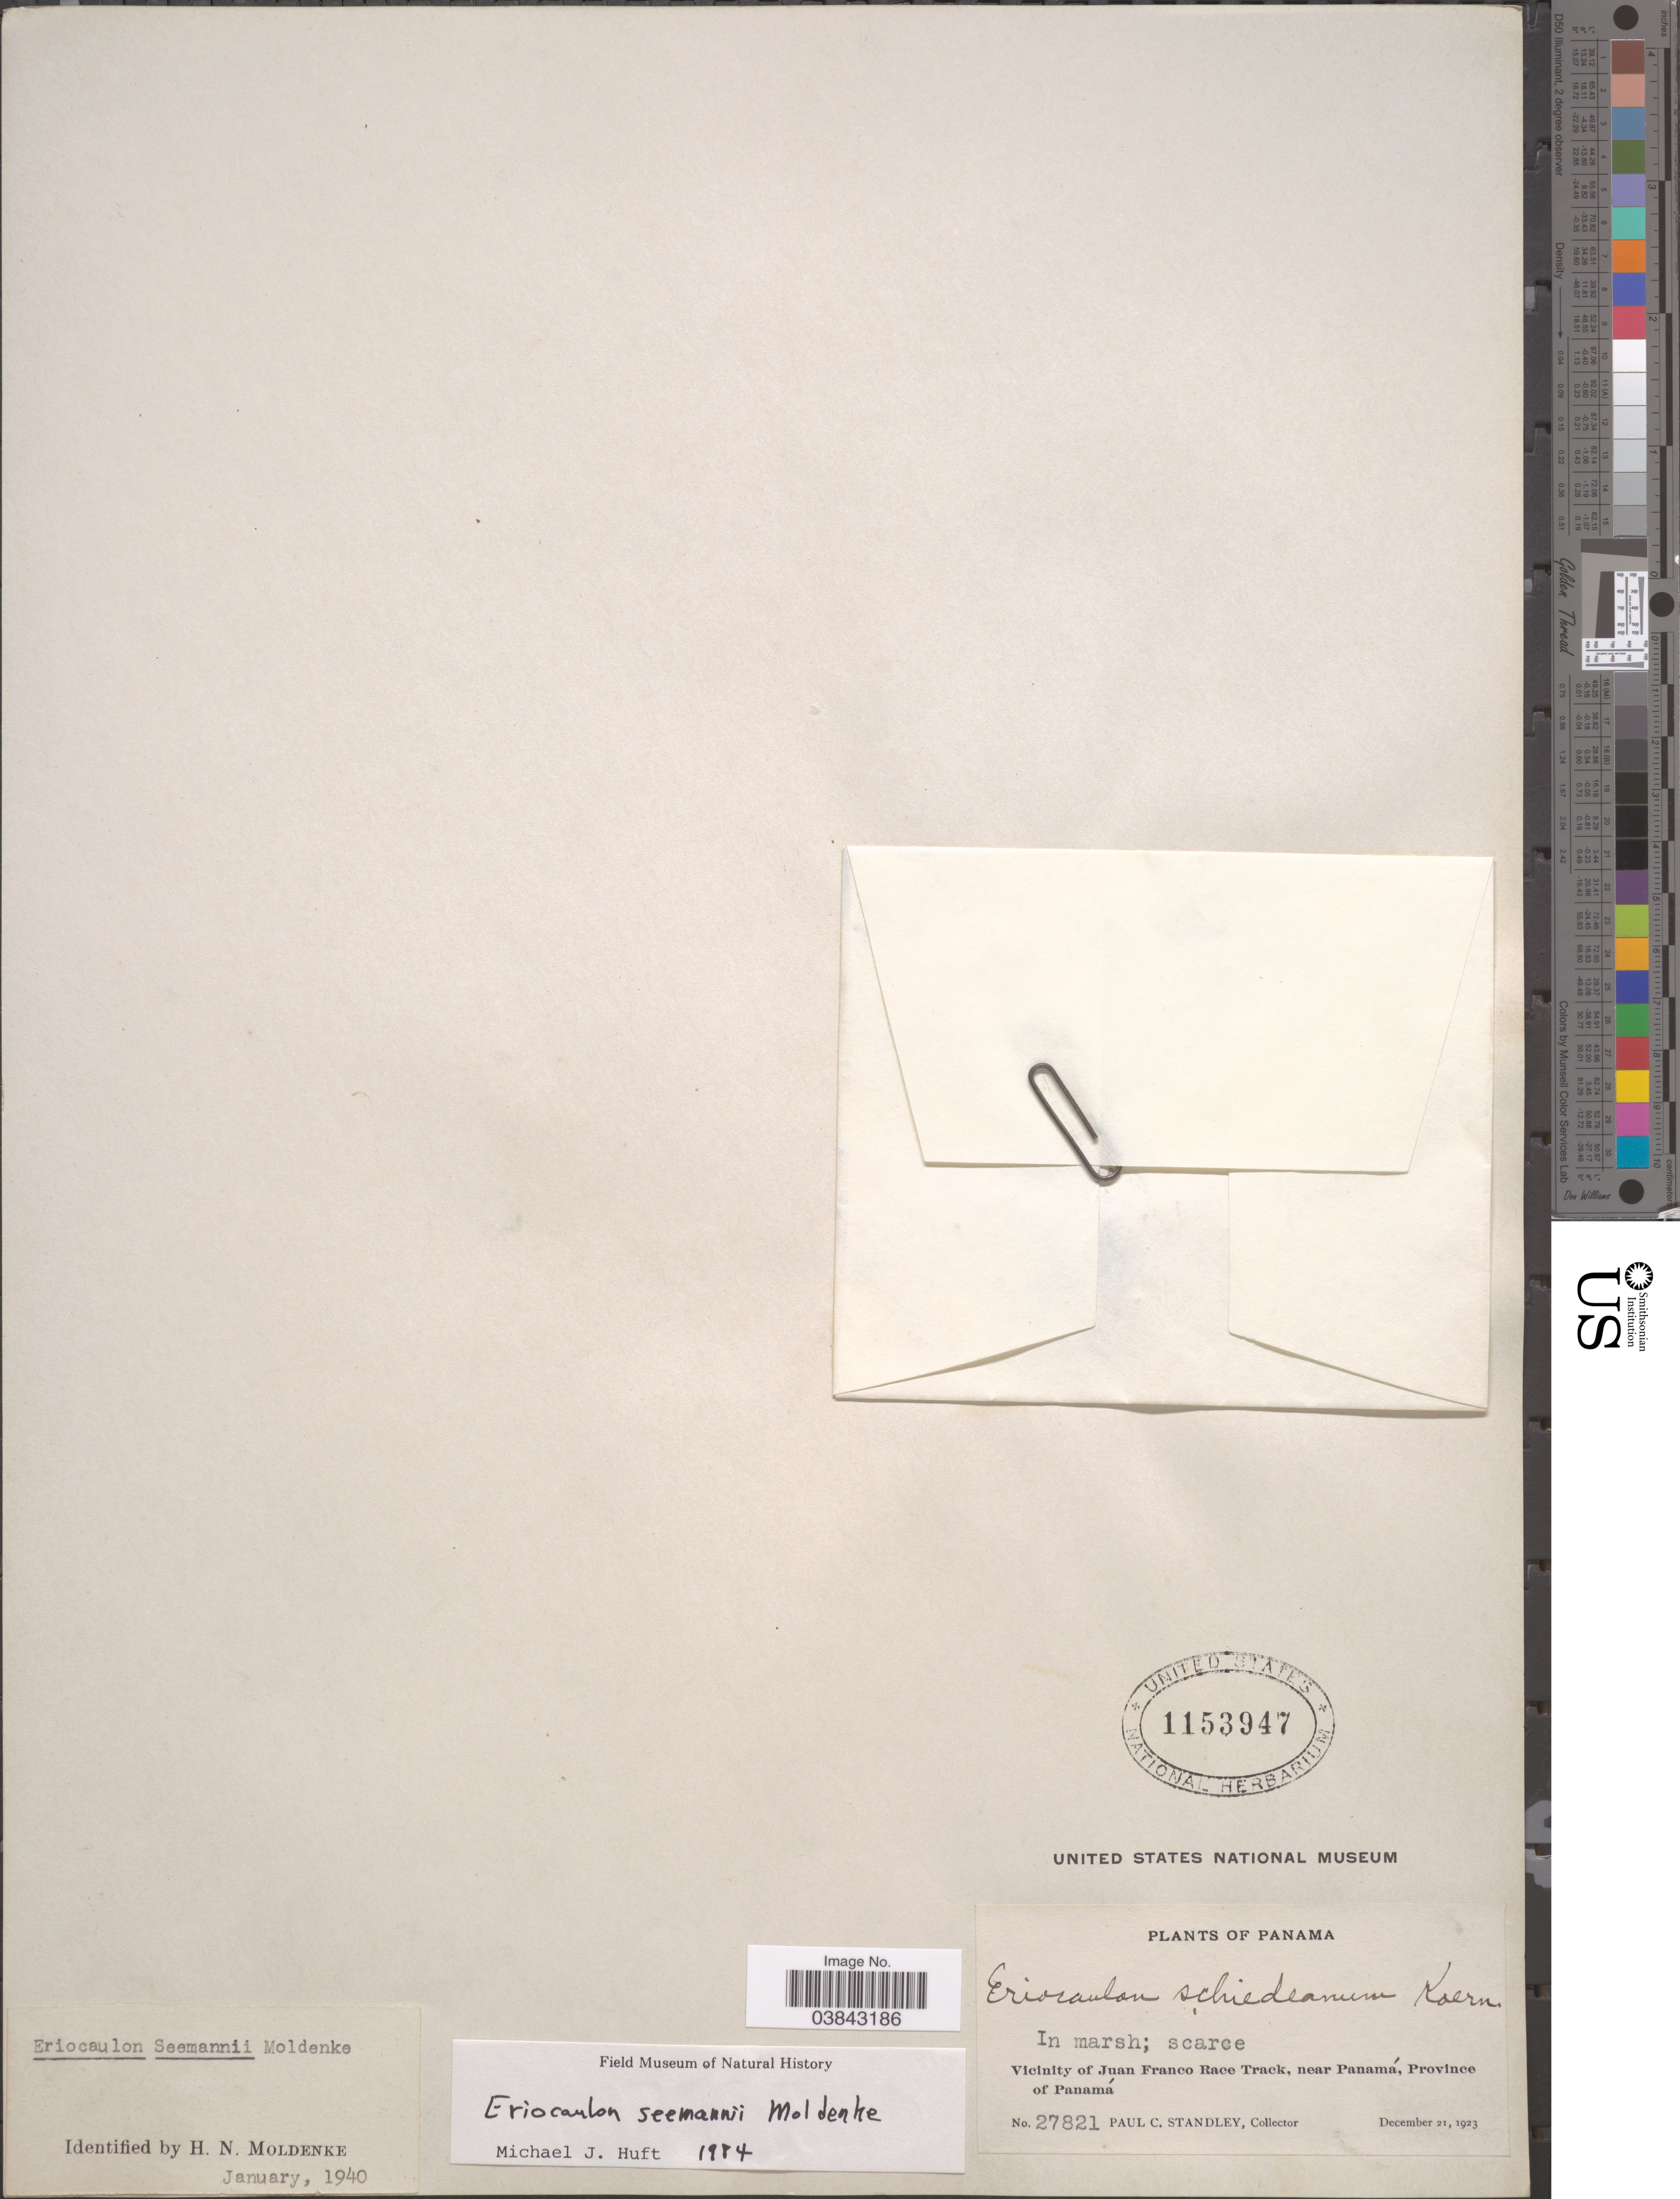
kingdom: Plantae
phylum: Tracheophyta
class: Liliopsida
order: Poales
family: Eriocaulaceae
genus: Eriocaulon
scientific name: Eriocaulon seemannii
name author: Moldenke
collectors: P. C. Standley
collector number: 27821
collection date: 1923-12-21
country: Panama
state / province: Panamá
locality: Vicinity of Juan Franco Race Track, near Panamá.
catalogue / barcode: US 1153947